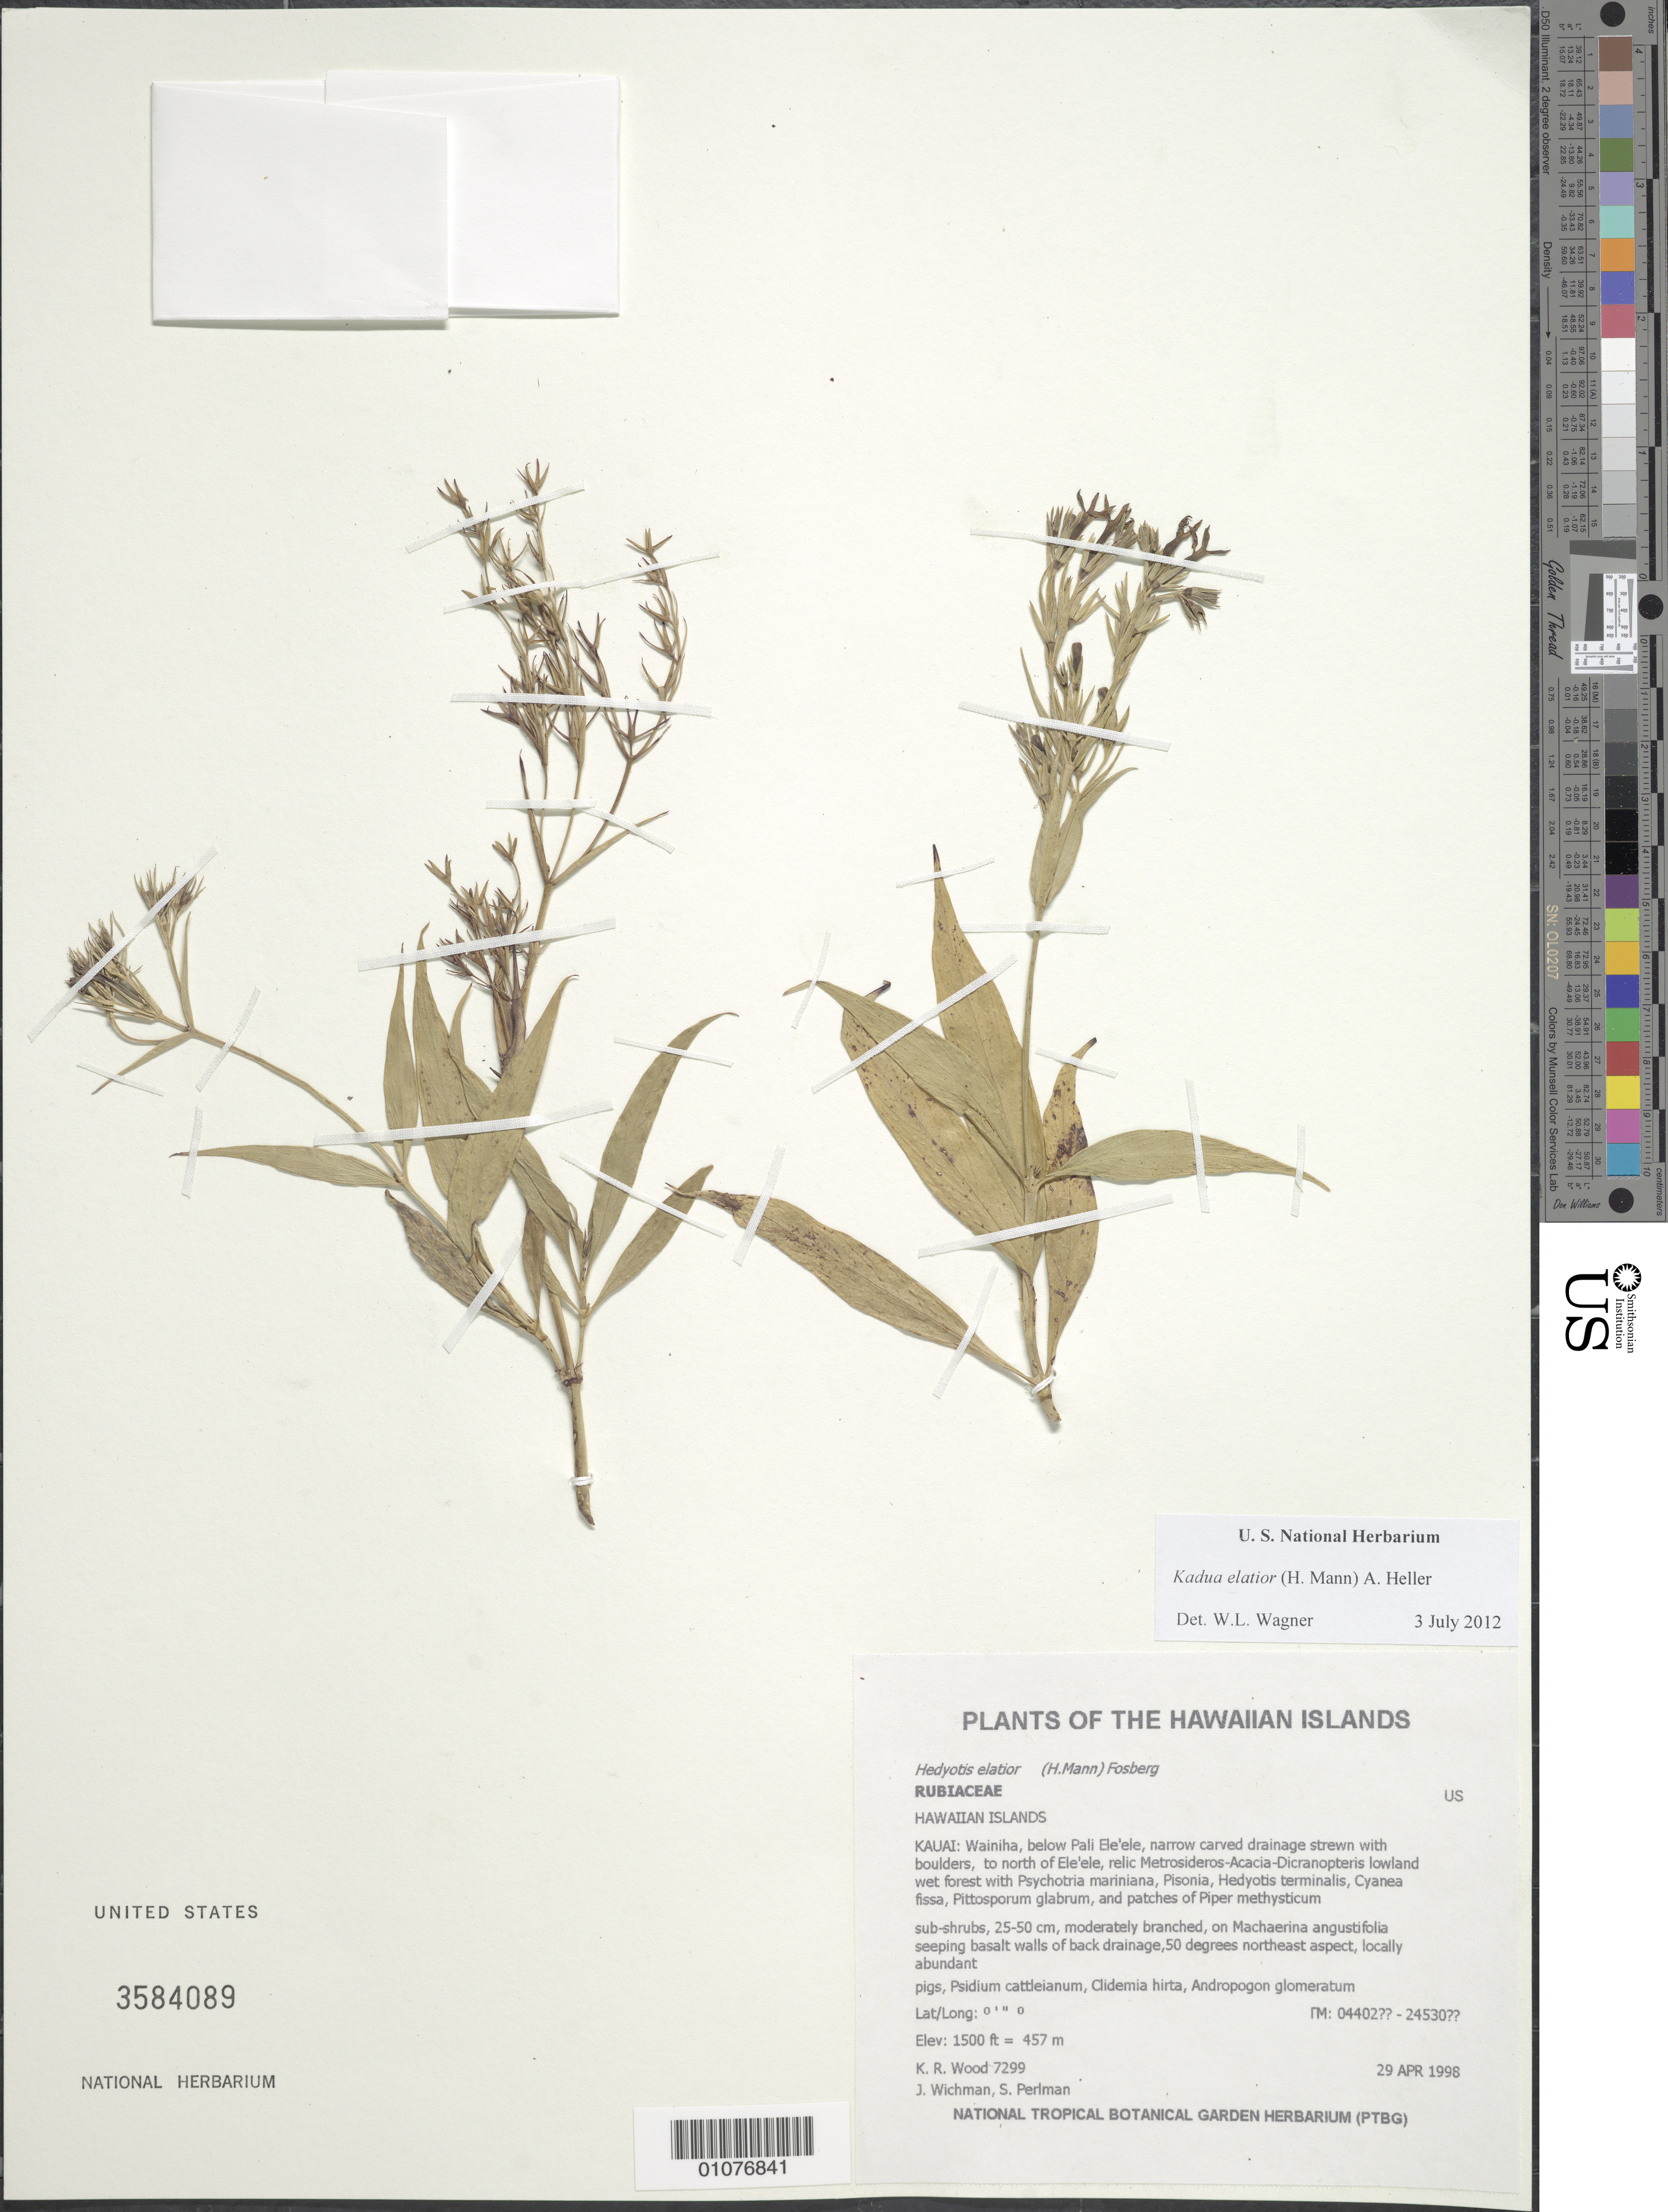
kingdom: Plantae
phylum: Tracheophyta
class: Magnoliopsida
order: Gentianales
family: Rubiaceae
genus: Kadua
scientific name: Kadua elatior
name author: (H. Mann) A. Heller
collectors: K. R. Wood, J. Wichman & S. P. Perlman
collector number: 7299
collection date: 1998-04-29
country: United States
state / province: Hawaii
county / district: Kauai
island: Kaua'i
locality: Wainiha, below Pali Ele'ele, narrow carved drainage strewn with boulders, to N of Ele'ele.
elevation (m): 457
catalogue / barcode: US 3584089